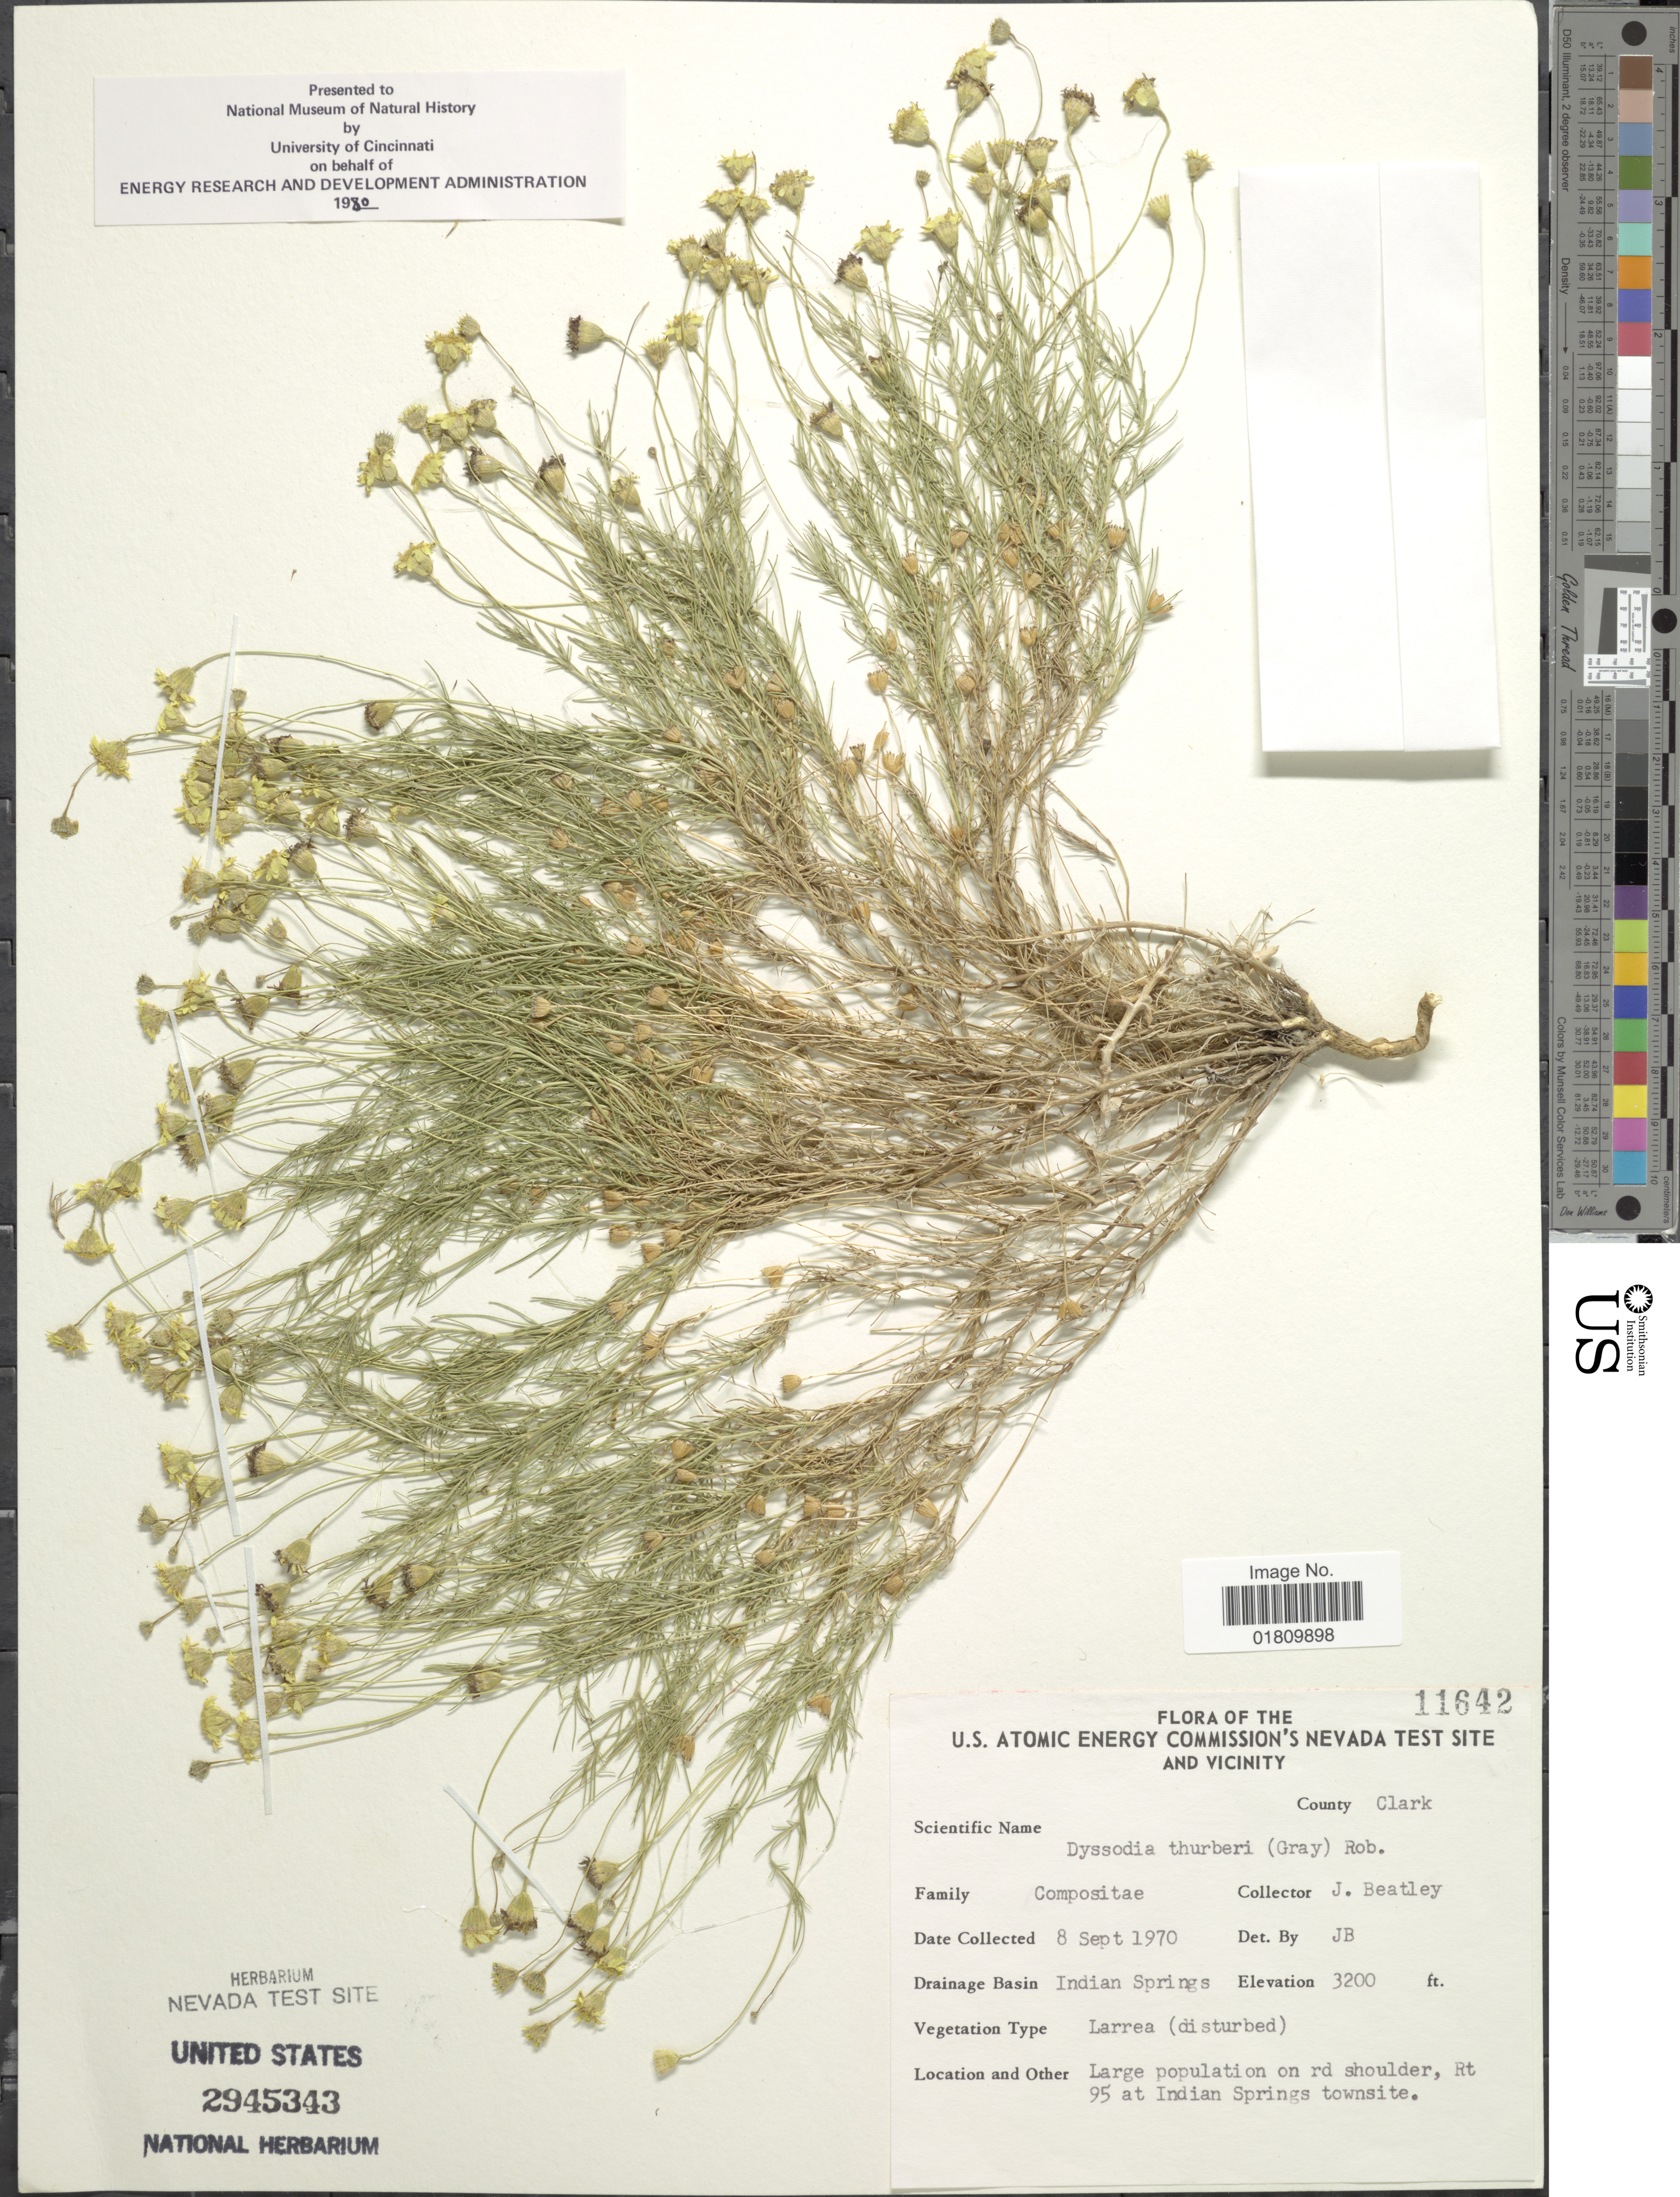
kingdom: Plantae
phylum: Tracheophyta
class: Magnoliopsida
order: Asterales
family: Asteraceae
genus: Thymophylla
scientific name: Thymophylla pentachaeta var. belenidium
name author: (DC.) Strother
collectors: J. C. Beatley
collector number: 11642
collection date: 1970-09-08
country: United States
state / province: Nevada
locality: U.S. Atomic Energy Commision's Nevada Test Site and Vicinity, County Clark, Indian Springs, large population on rd shoulder, Rt 95 at Indian Springs townsite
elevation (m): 975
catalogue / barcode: US 2945343